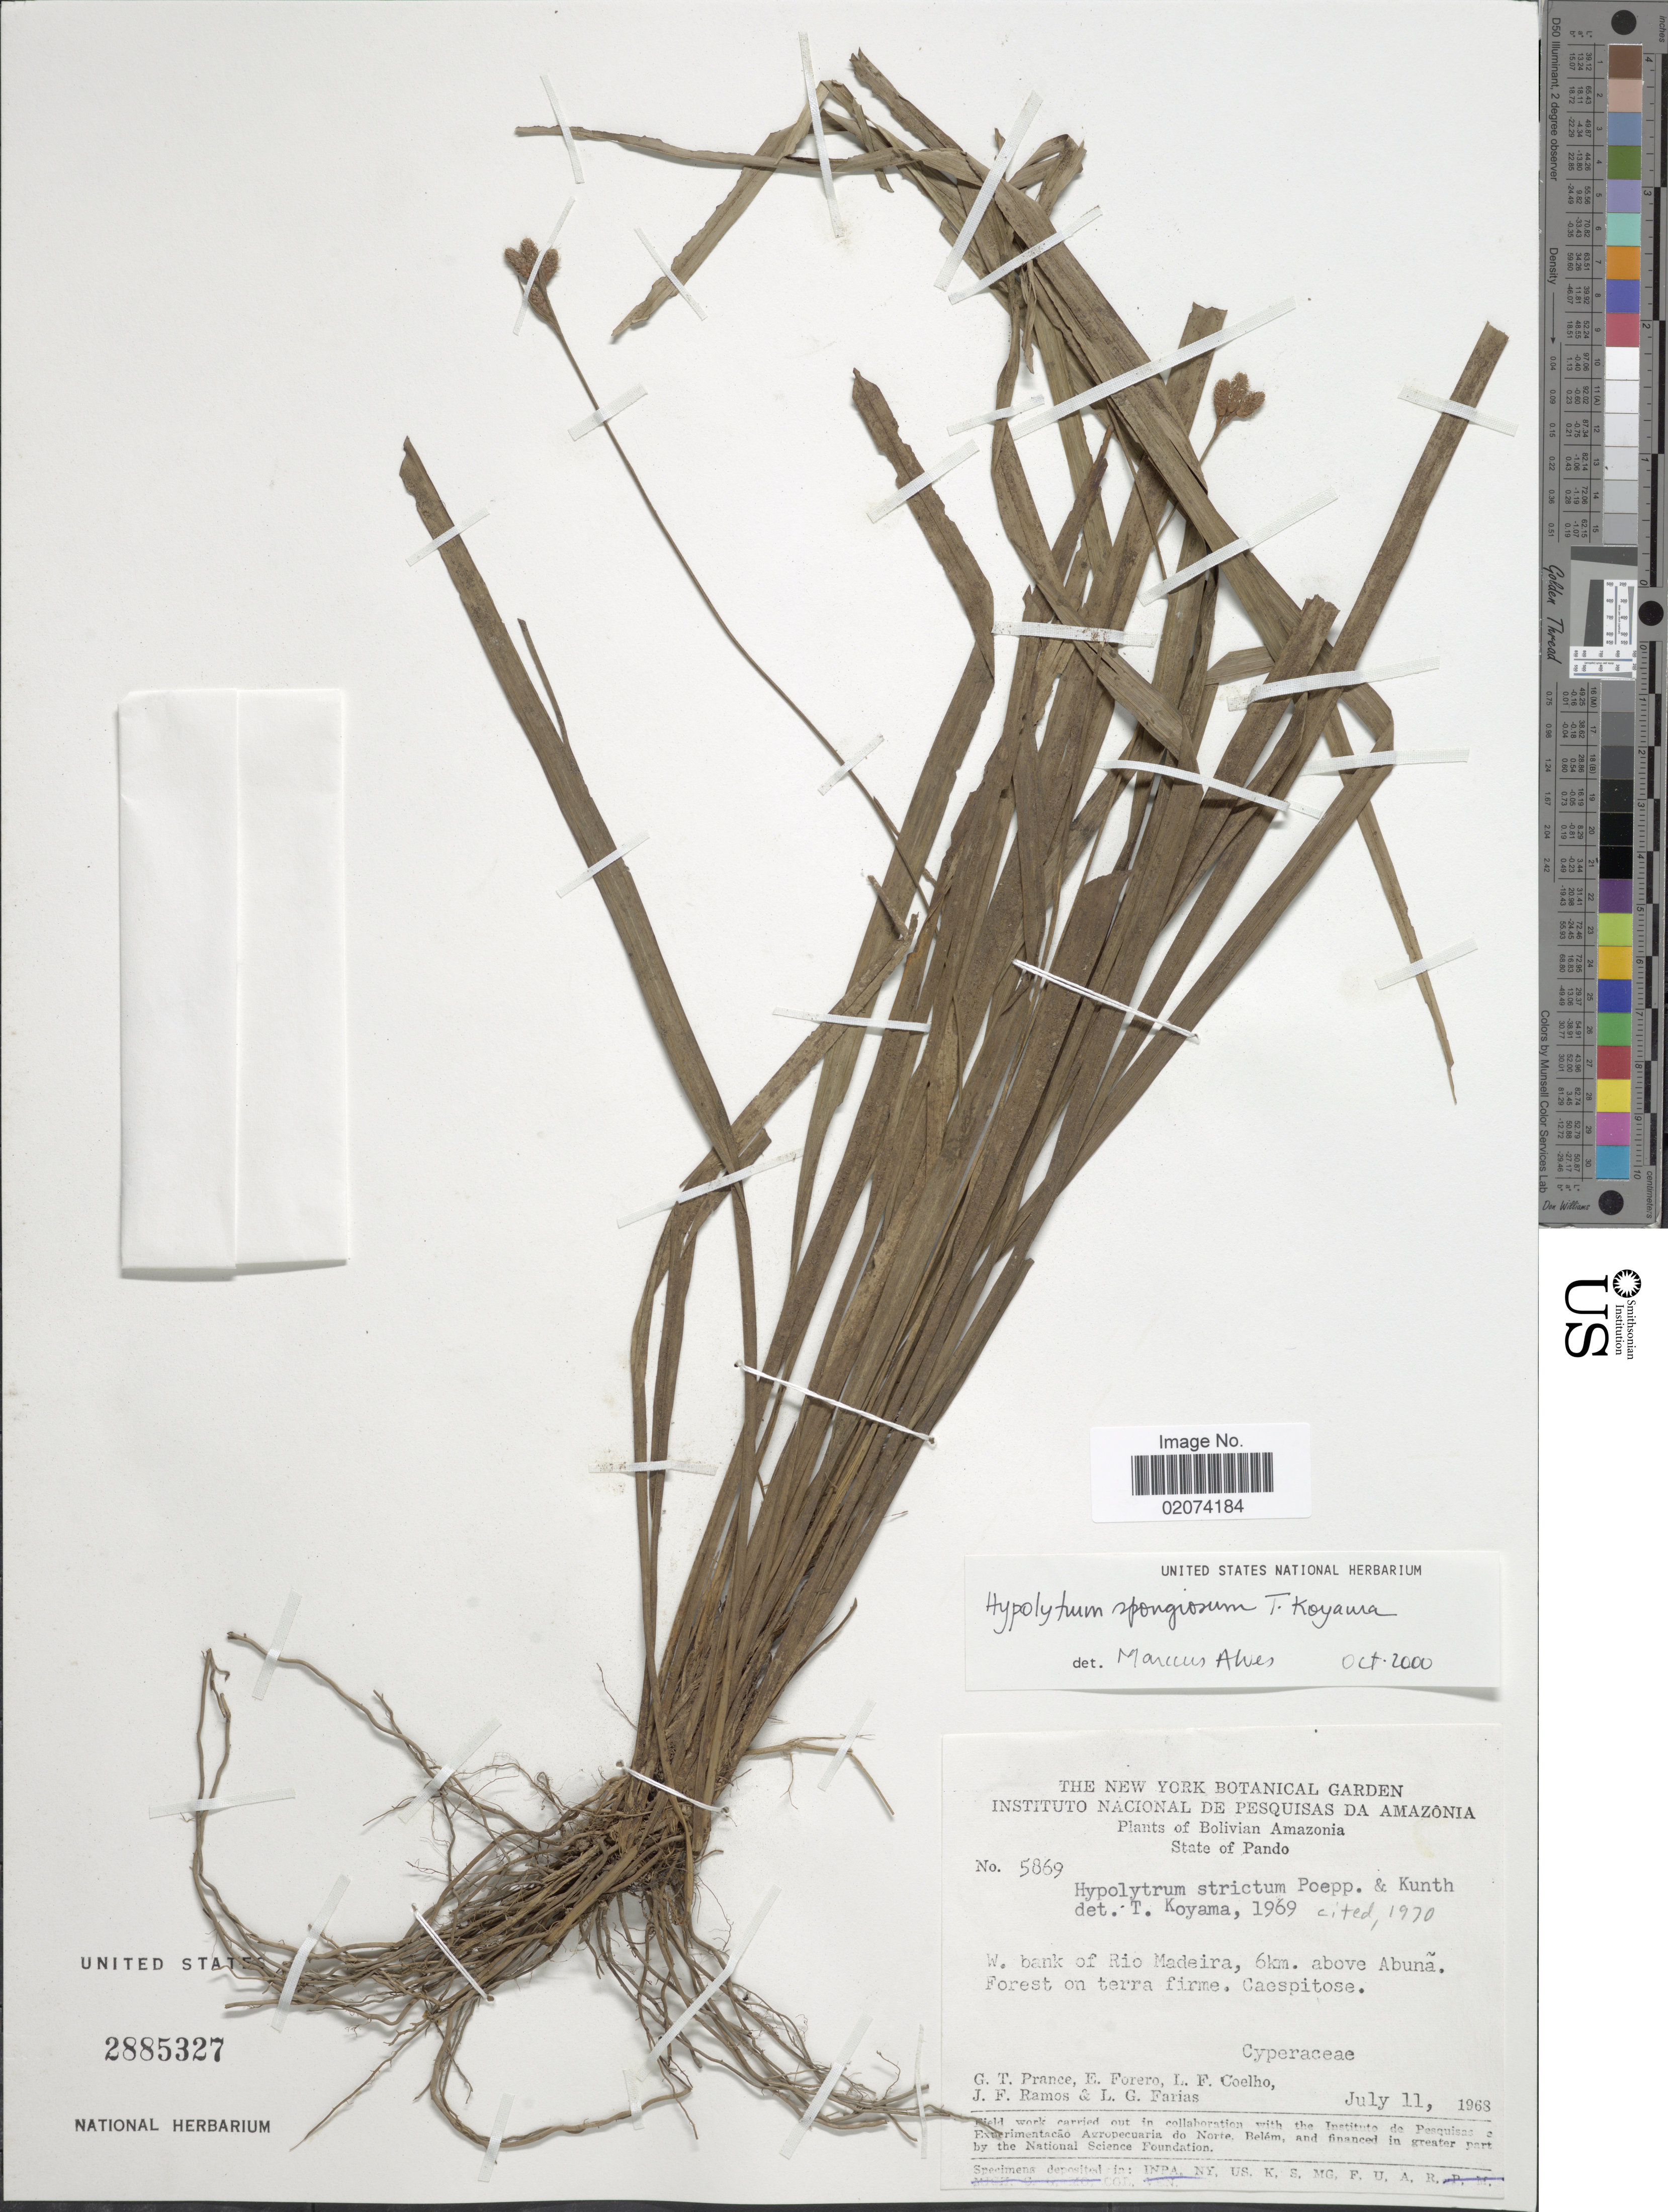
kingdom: Plantae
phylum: Tracheophyta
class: Liliopsida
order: Poales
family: Cyperaceae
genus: Hypolytrum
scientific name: Hypolytrum spongiosum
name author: T. Koyama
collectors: G. T. Prance, E. Forero, L. F. Coelho, J. F. Ramos & L. G. Farias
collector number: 5869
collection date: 1968-07-11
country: Bolivia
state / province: Pando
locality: Bolivian Amazonia. W. band of Rio Madeira, 6 km. above Abuna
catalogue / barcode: US 2885327